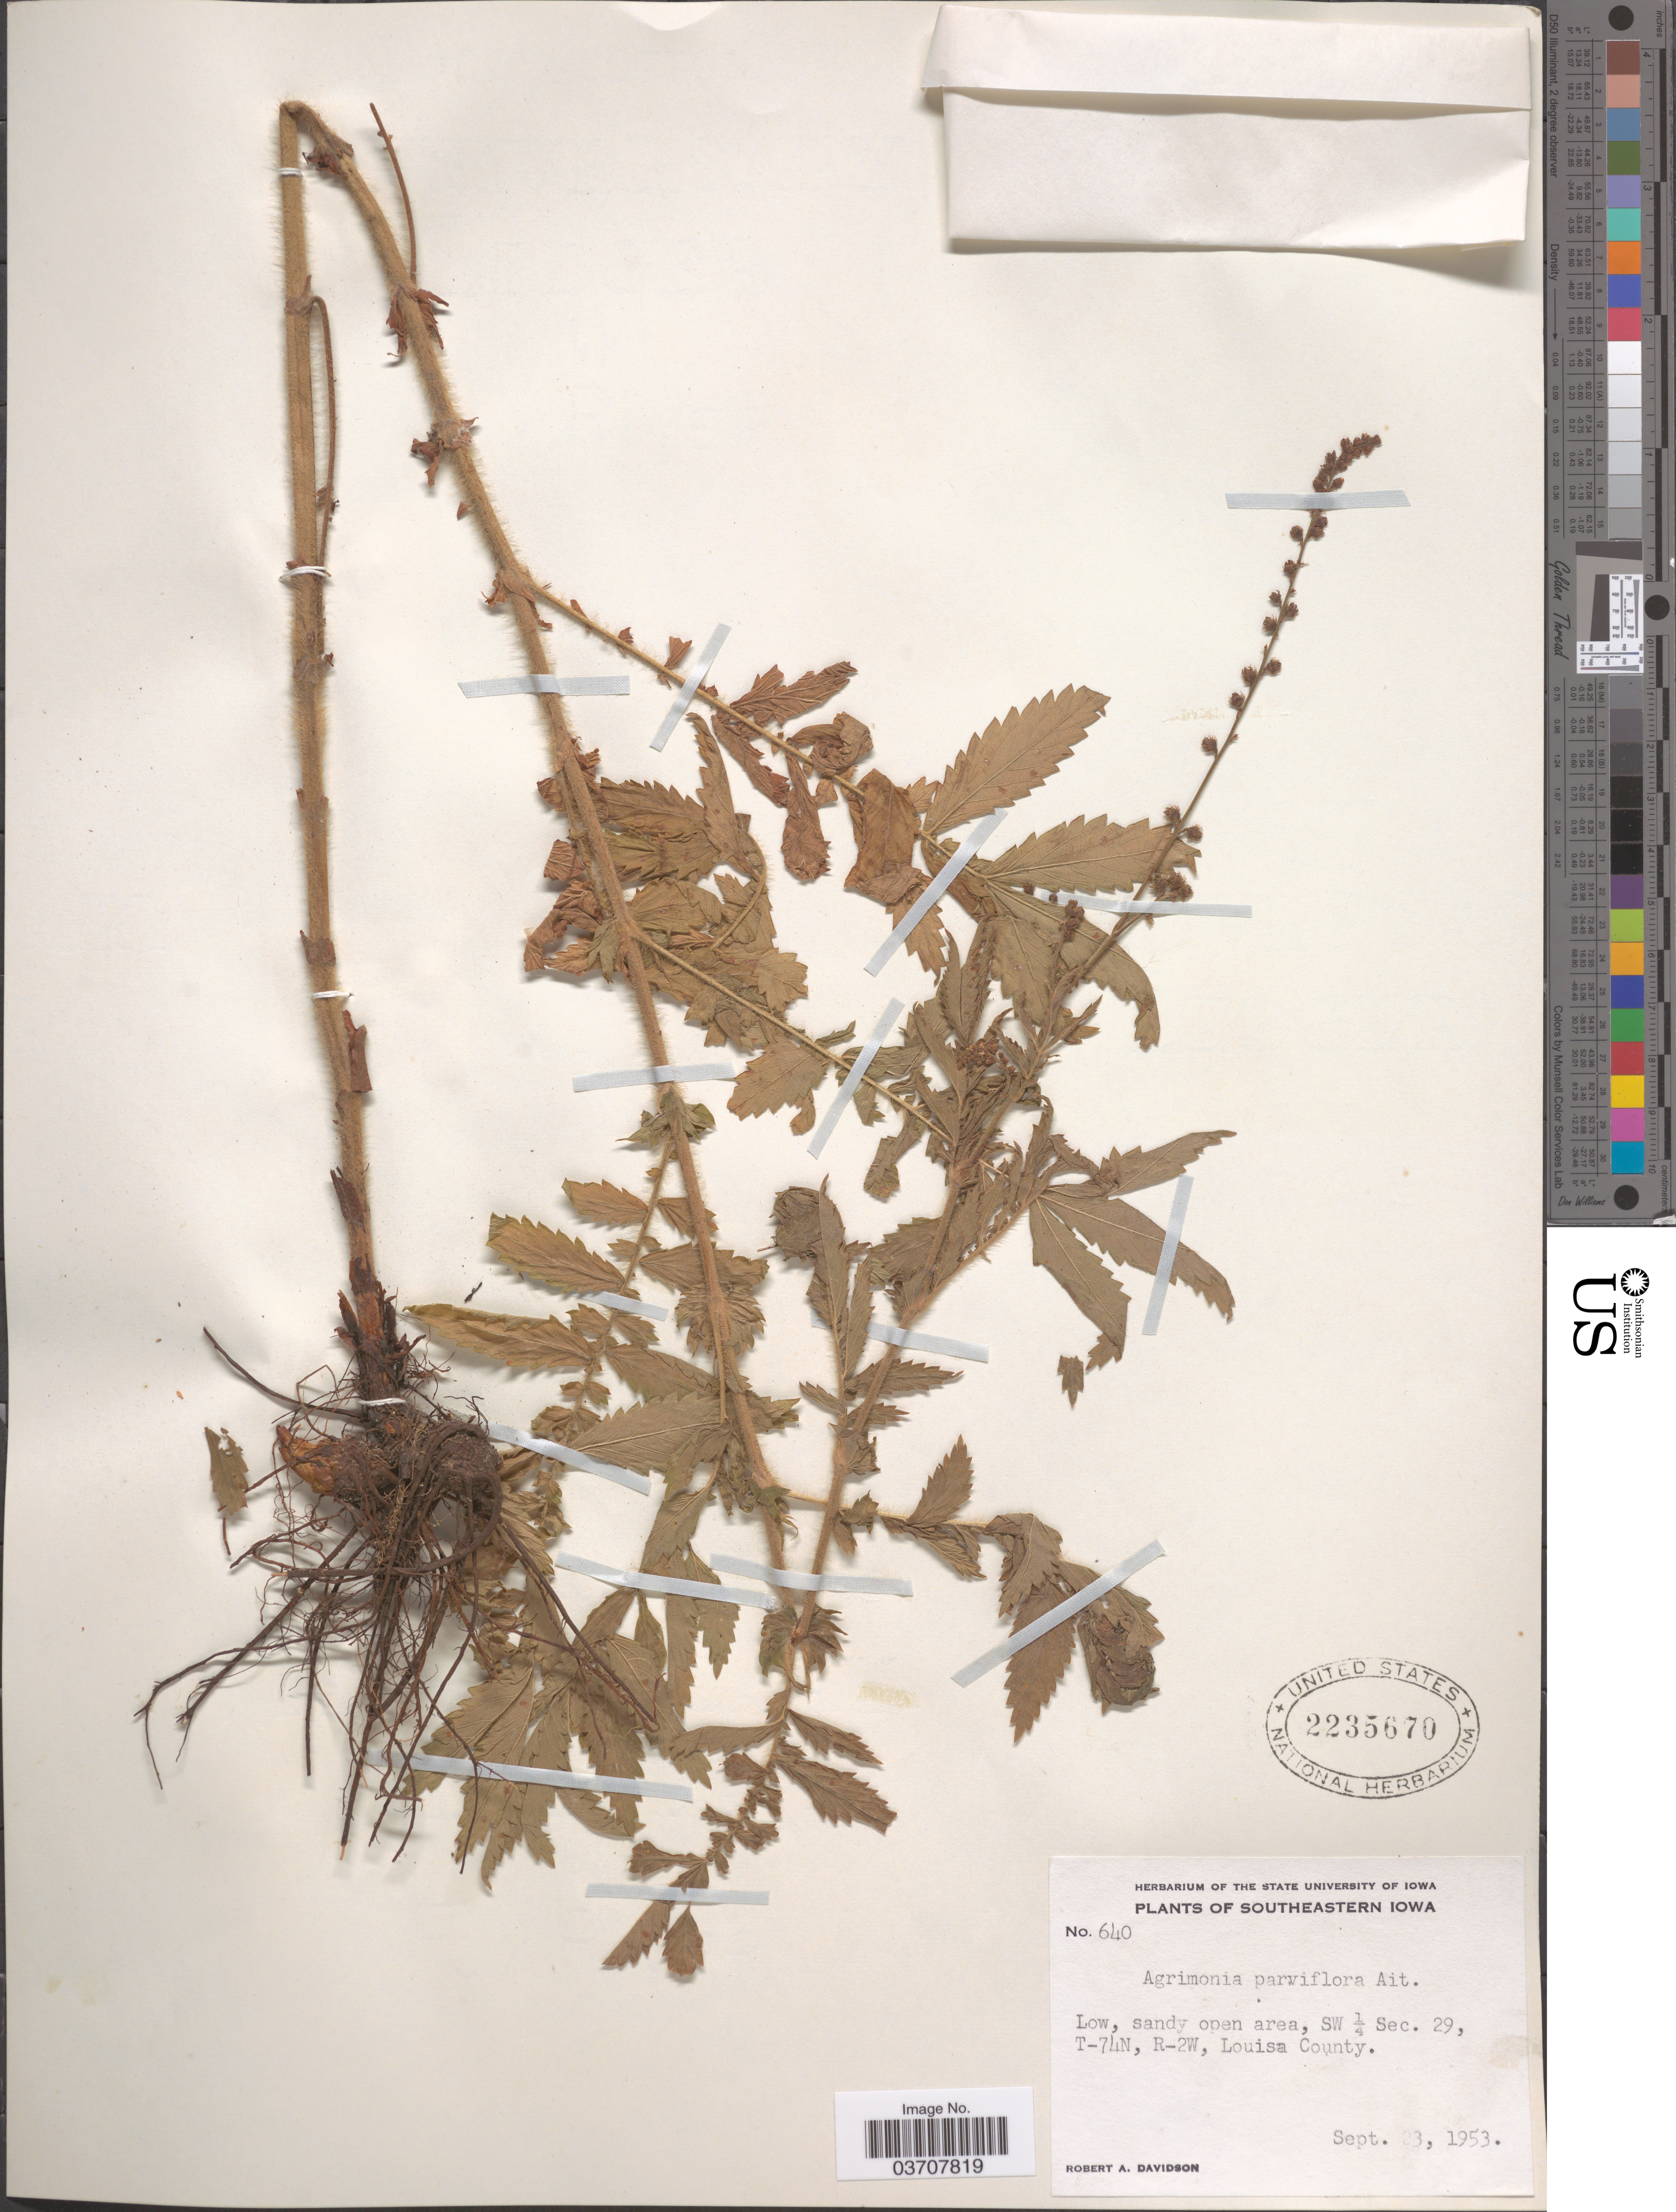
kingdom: Plantae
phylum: Tracheophyta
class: Magnoliopsida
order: Rosales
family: Rosaceae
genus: Agrimonia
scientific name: Agrimonia parviflora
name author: Aiton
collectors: R. A. Davidson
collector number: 640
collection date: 1953-09-23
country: United States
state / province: Iowa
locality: Southeastern Iowa. SW ¼ Sec. 29, T-74N, R-2W, Louisa County.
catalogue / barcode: US 2235670